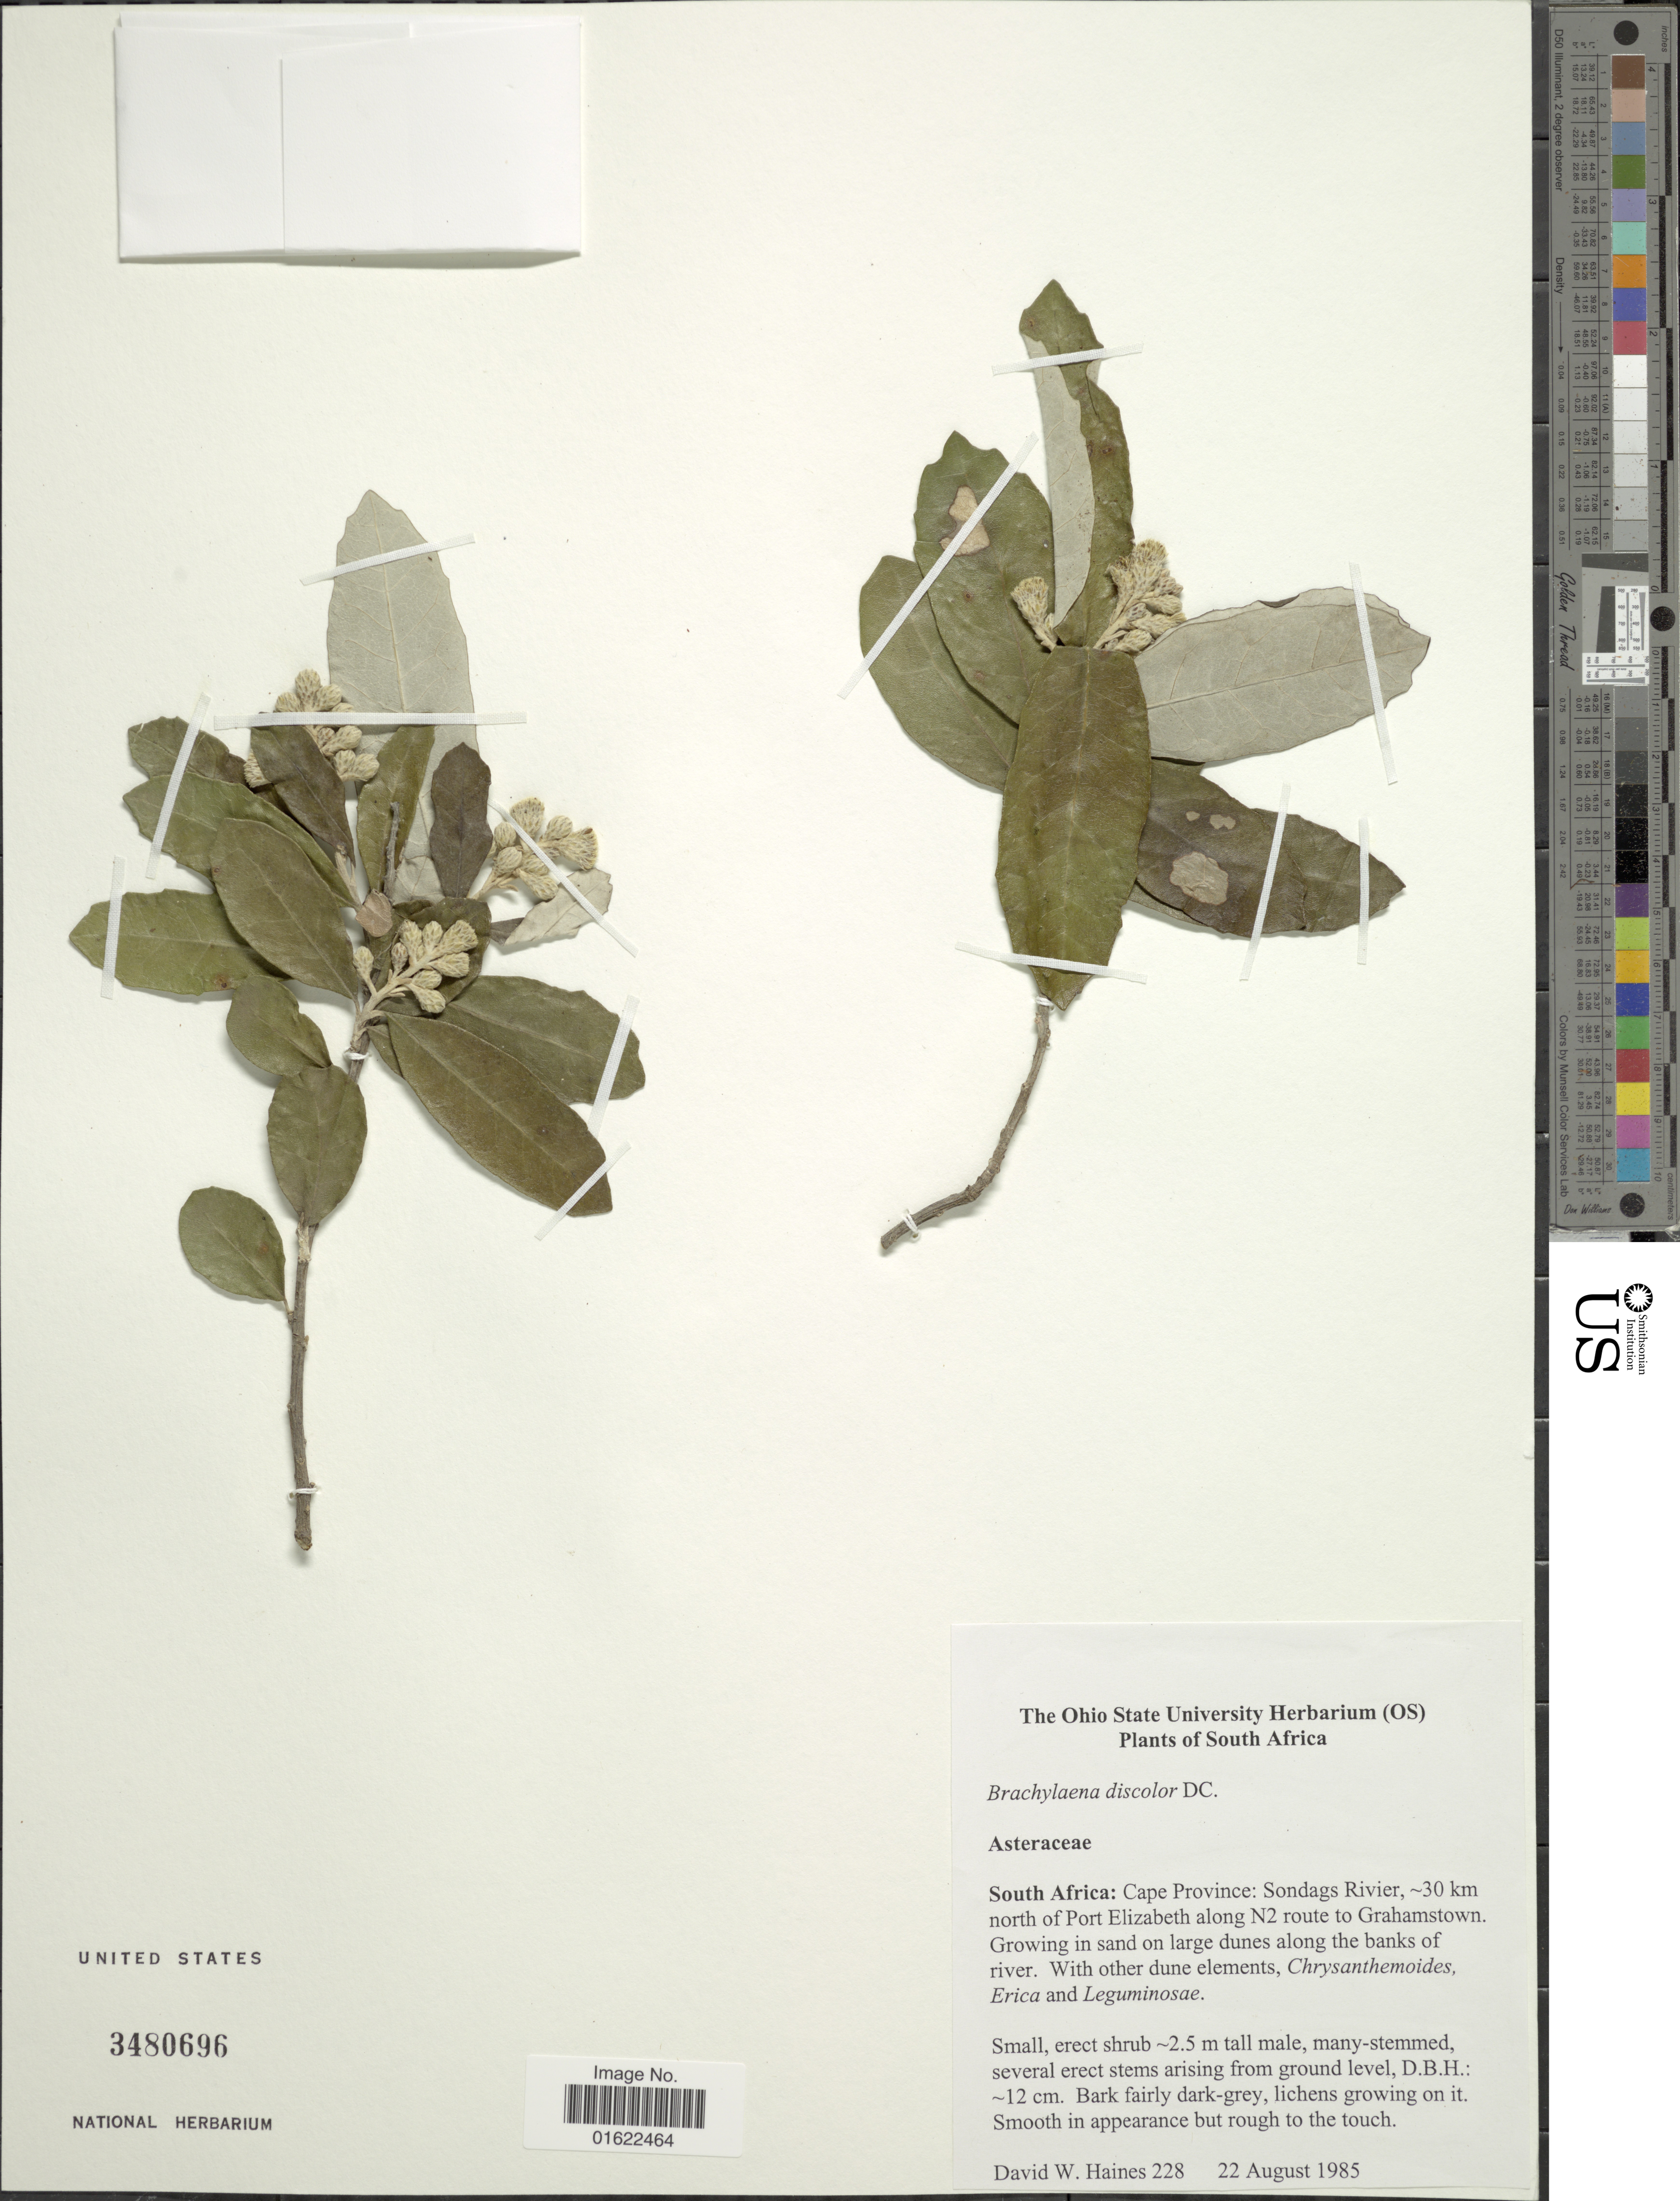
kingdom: Plantae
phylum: Tracheophyta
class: Magnoliopsida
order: Asterales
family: Asteraceae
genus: Brachylaena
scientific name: Brachylaena discolor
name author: DC.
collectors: D. Haines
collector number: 228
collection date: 1985-08-22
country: South Africa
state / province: Eastern Cape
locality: Sondags River, 30 km north of Port Elizabeth along N2 route to Grahamstown. Growing in sand on large dunes along the banks of river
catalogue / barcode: US 3480696